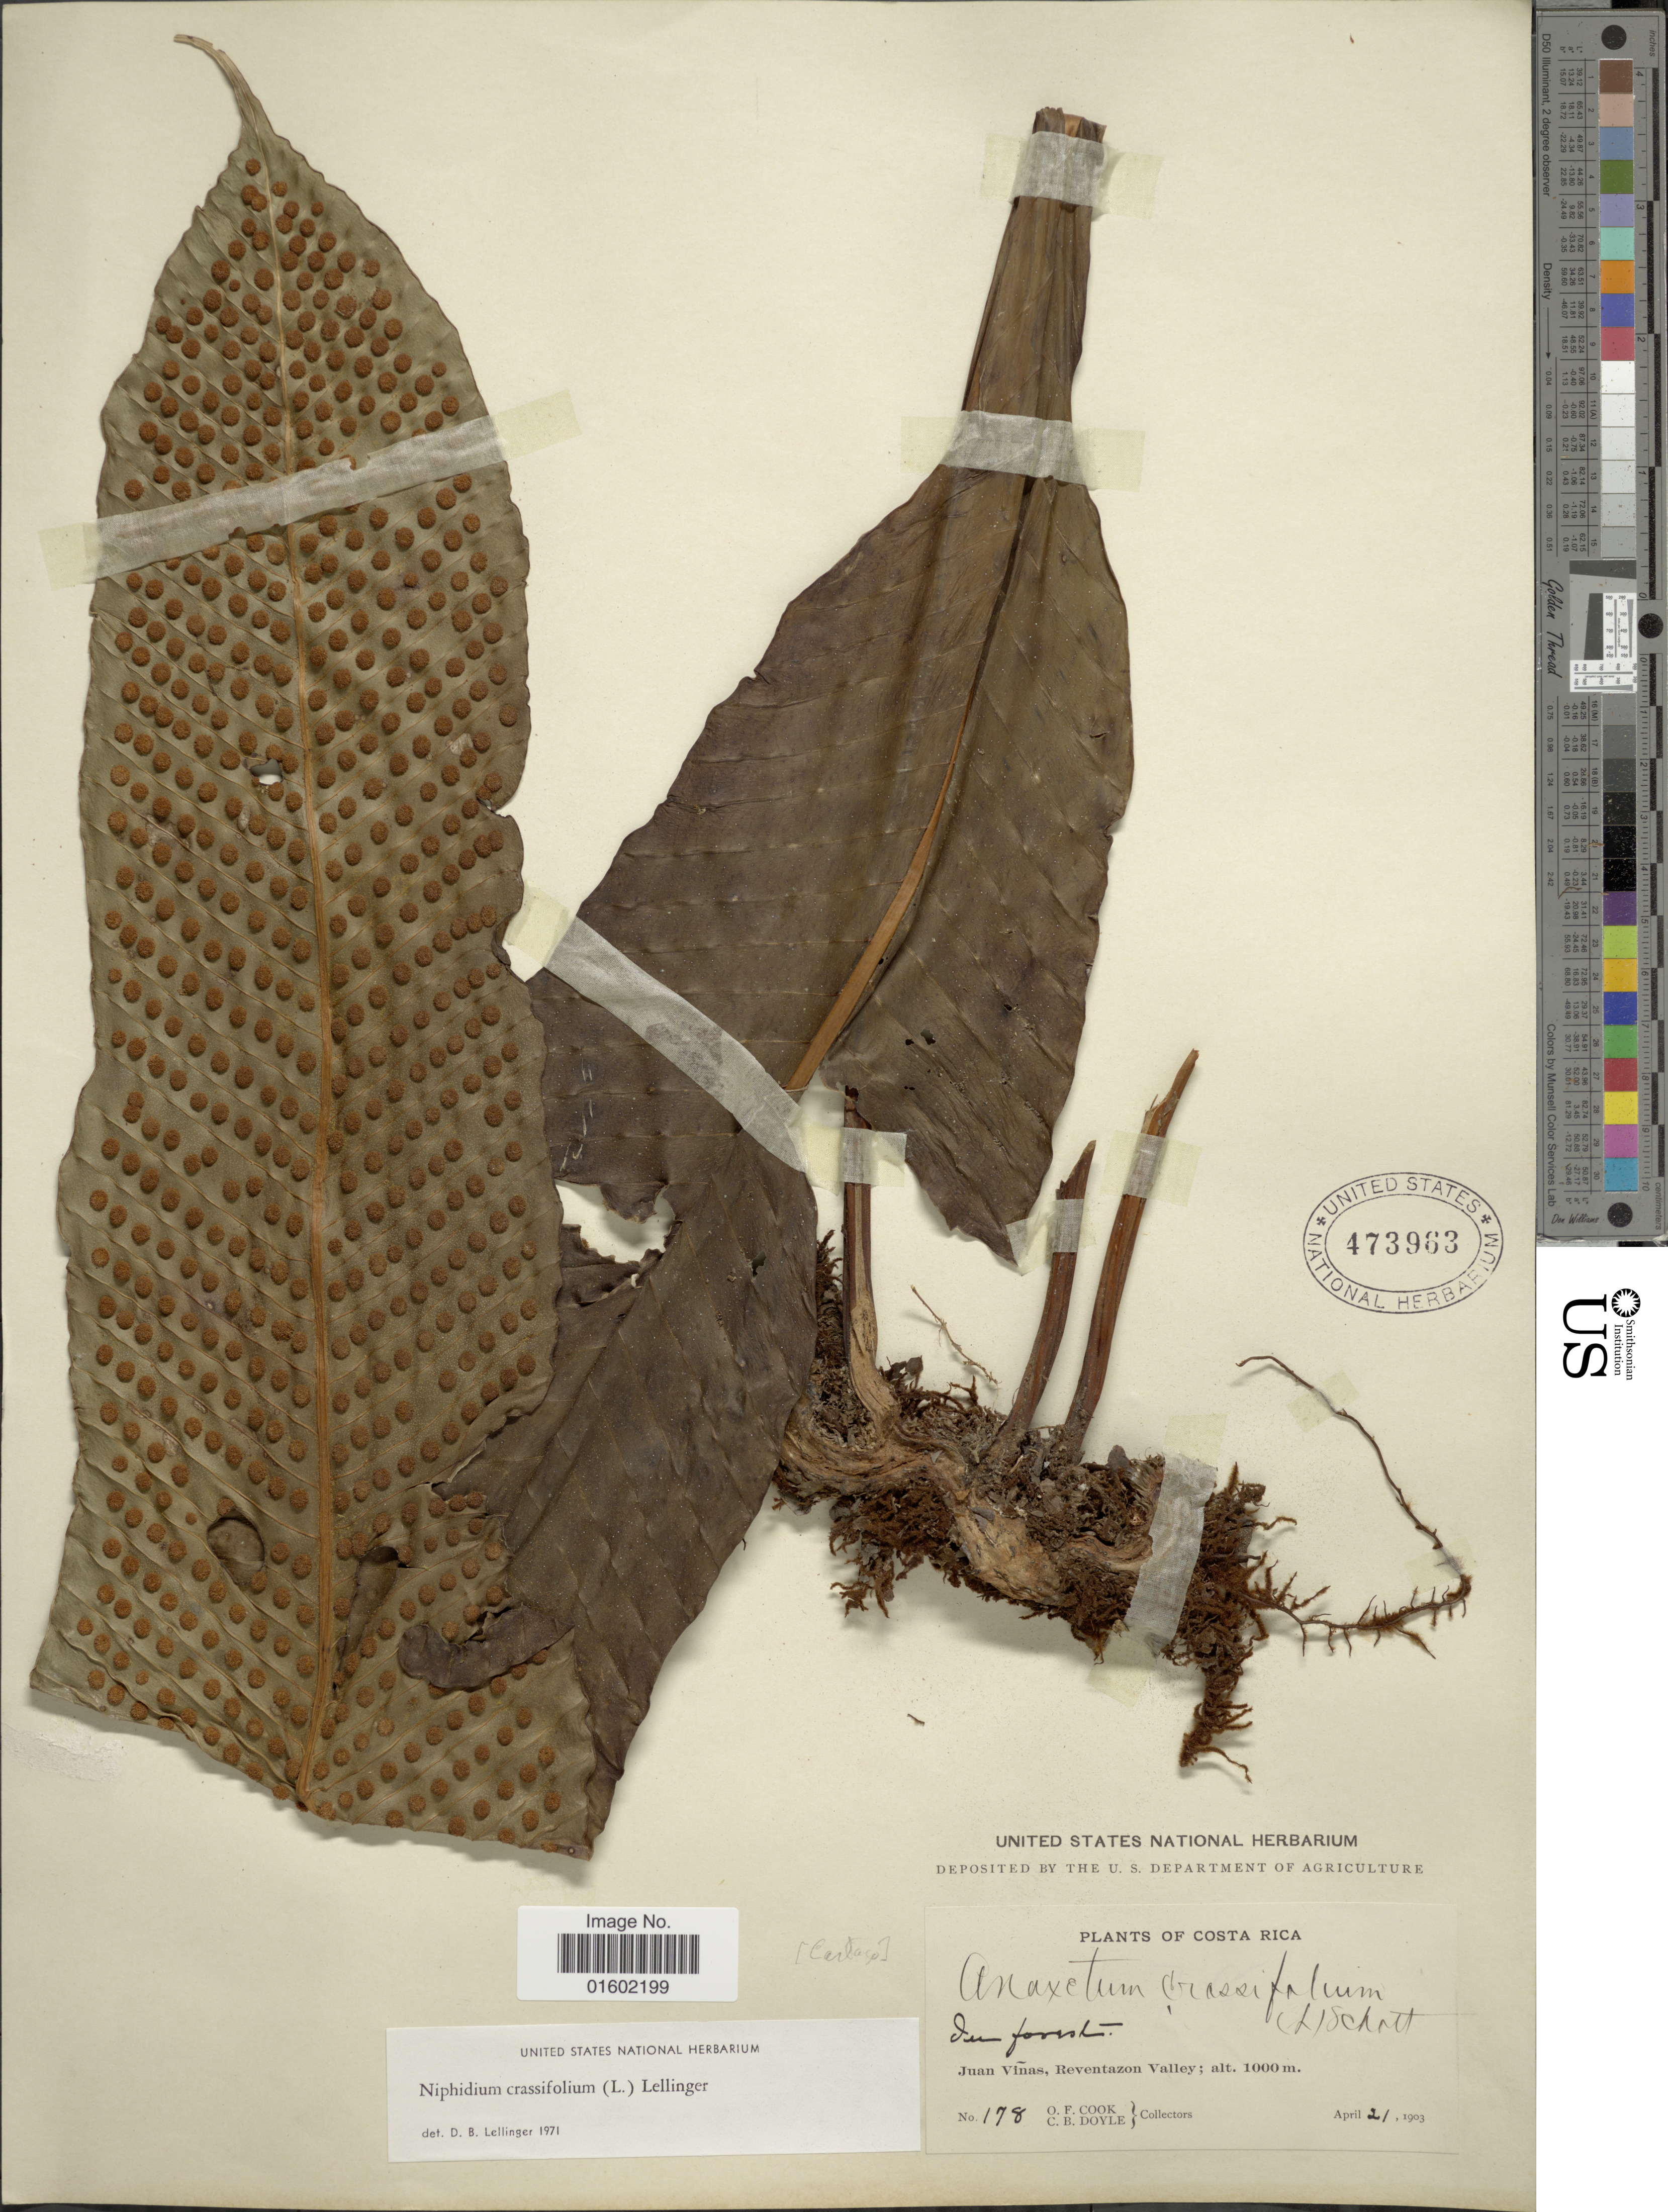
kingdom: Plantae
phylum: Tracheophyta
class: Polypodiopsida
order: Polypodiales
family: Polypodiaceae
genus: Niphidium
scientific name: Niphidium crassifolium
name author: (L.) Lellinger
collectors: O. F. Cook & C. Doyle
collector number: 178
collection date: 1903-04-21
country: Costa Rica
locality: Juan Viñas, Reventazon Valley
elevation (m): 1000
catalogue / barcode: US 473963